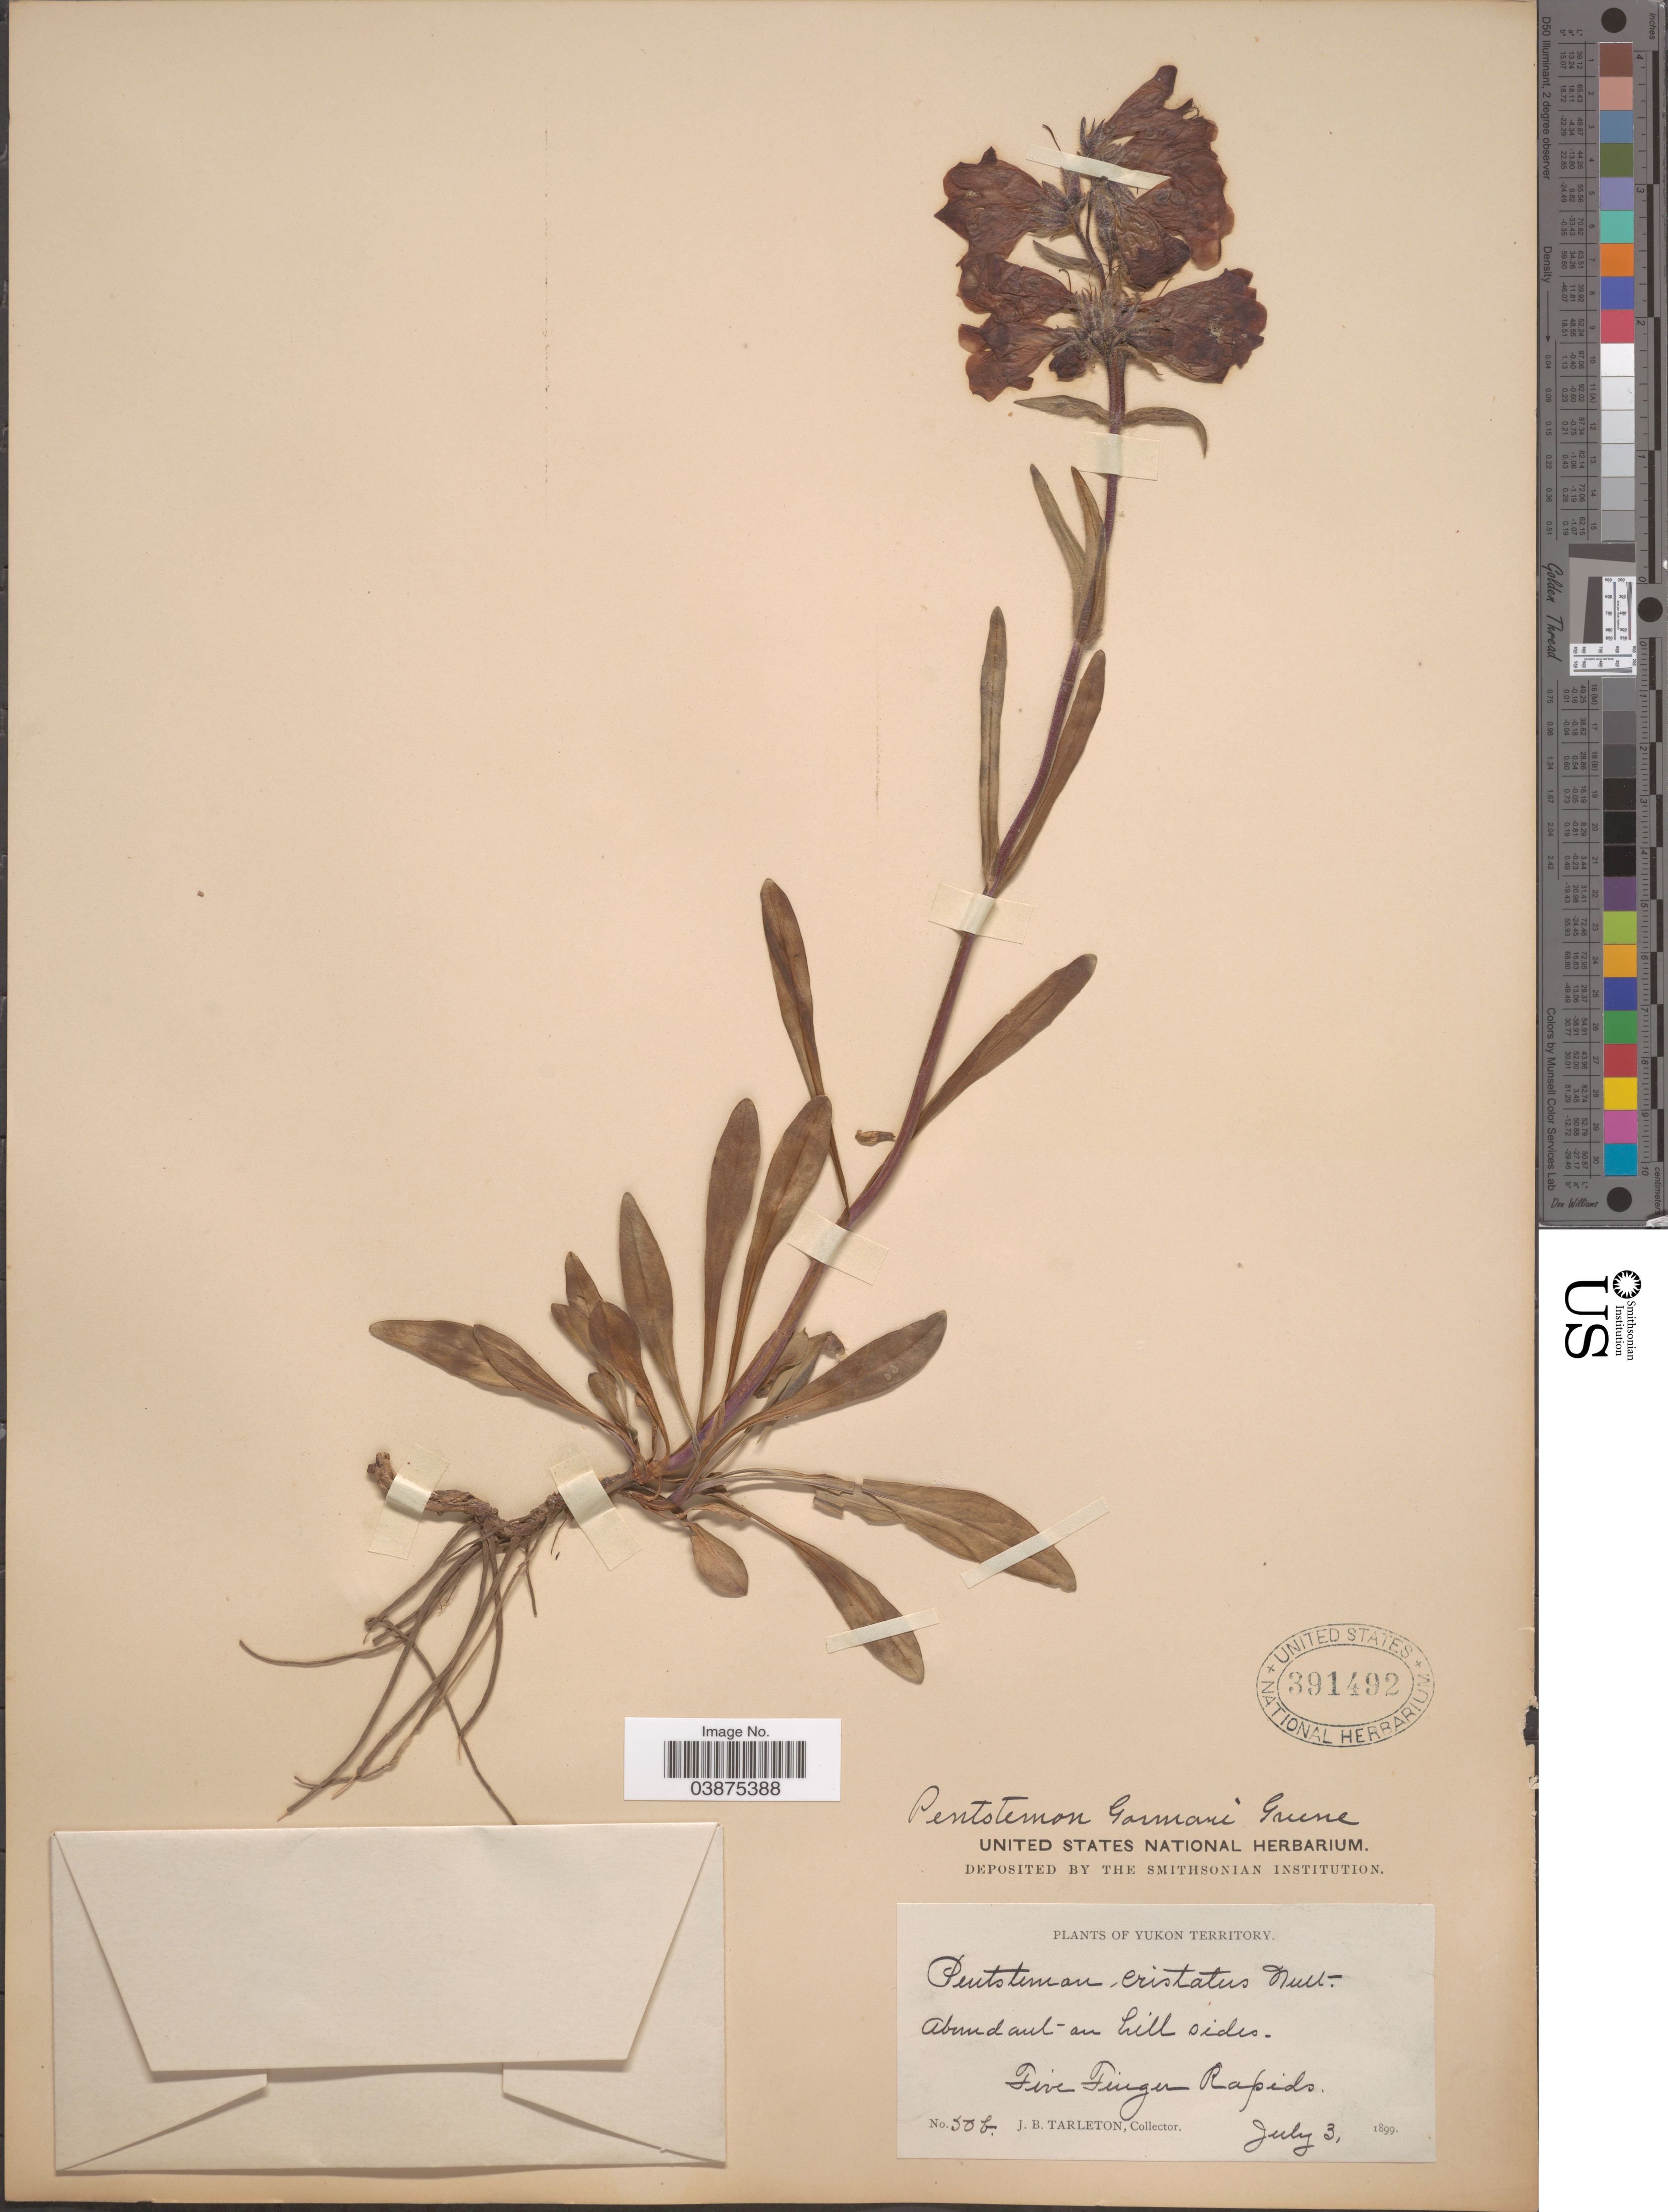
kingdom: Plantae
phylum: Tracheophyta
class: Magnoliopsida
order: Lamiales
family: Plantaginaceae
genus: Penstemon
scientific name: Penstemon gormanii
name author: Greene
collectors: J. Tarleton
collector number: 50b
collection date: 1899-07-03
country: Canada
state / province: Yukon Territory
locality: On hill sides. Five Finger Rapids.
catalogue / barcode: US 391492